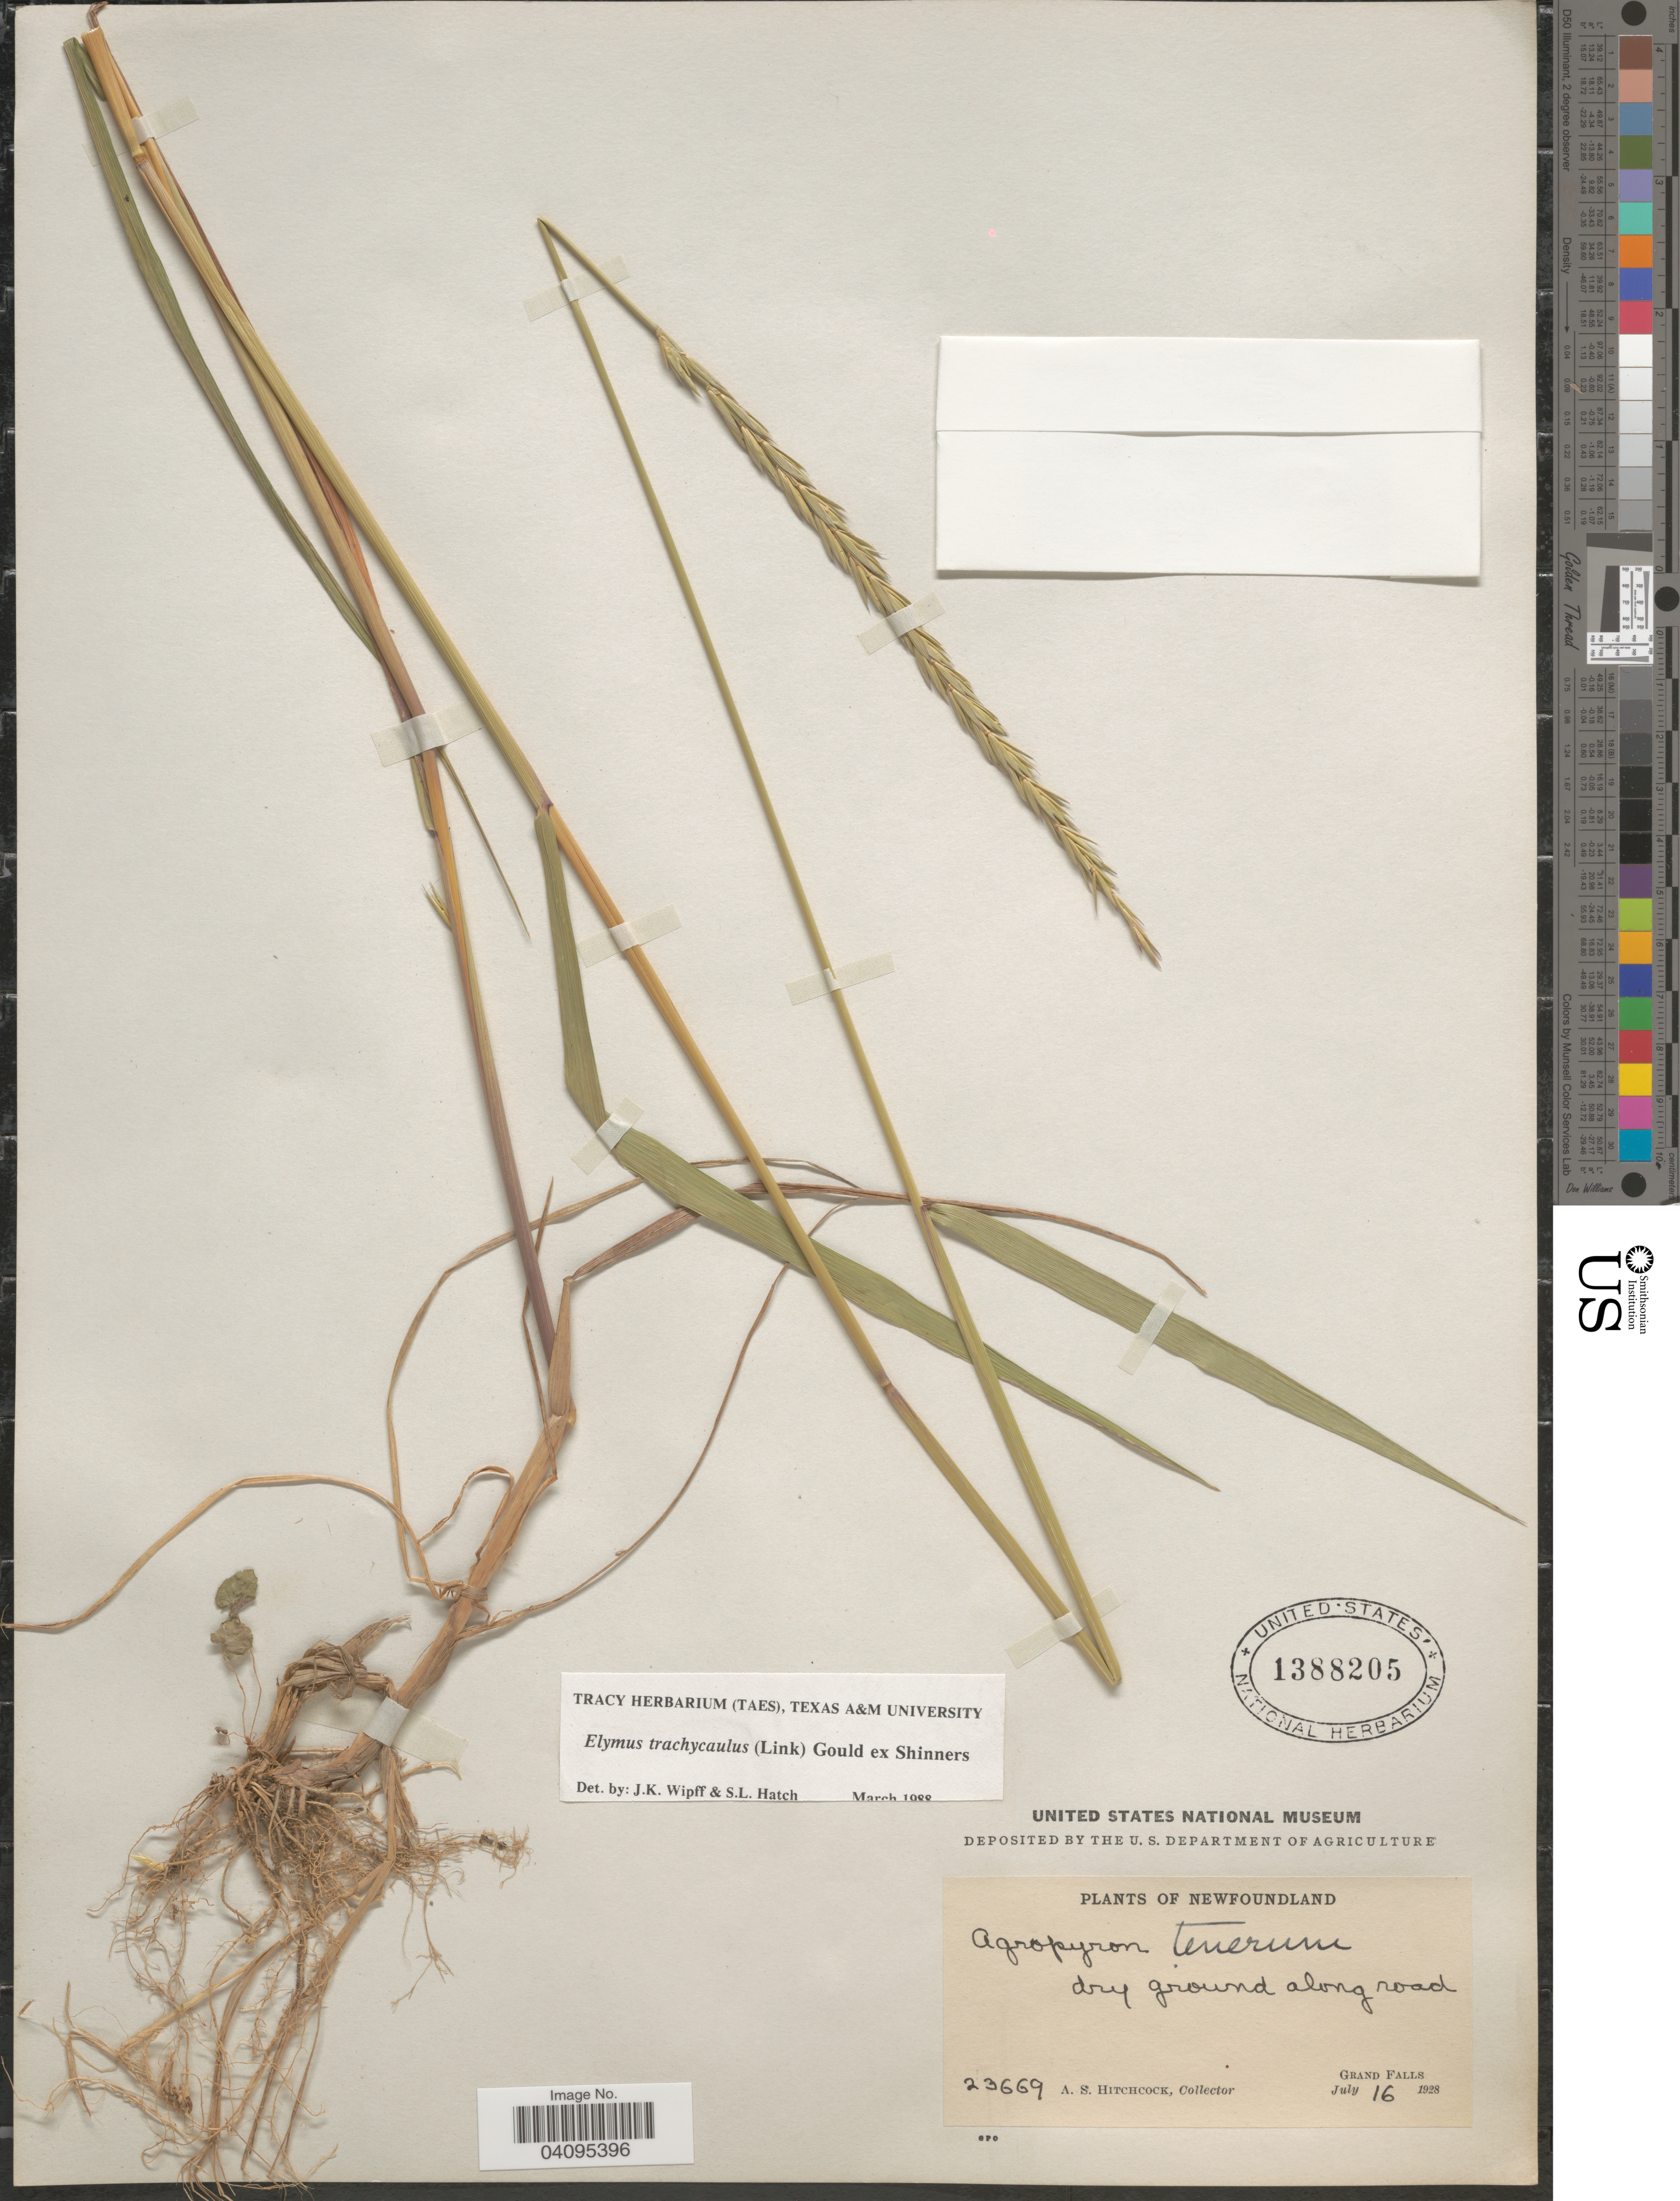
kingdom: Plantae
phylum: Tracheophyta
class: Liliopsida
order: Poales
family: Poaceae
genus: Elymus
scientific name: Elymus trachycaulus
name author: (Link) Gould ex Shinners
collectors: A. S. Hitchcock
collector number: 23669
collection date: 1928-07-16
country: Canada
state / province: Newfoundland and Labrador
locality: Dry ground along road. Grand Falls.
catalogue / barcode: US 1388205